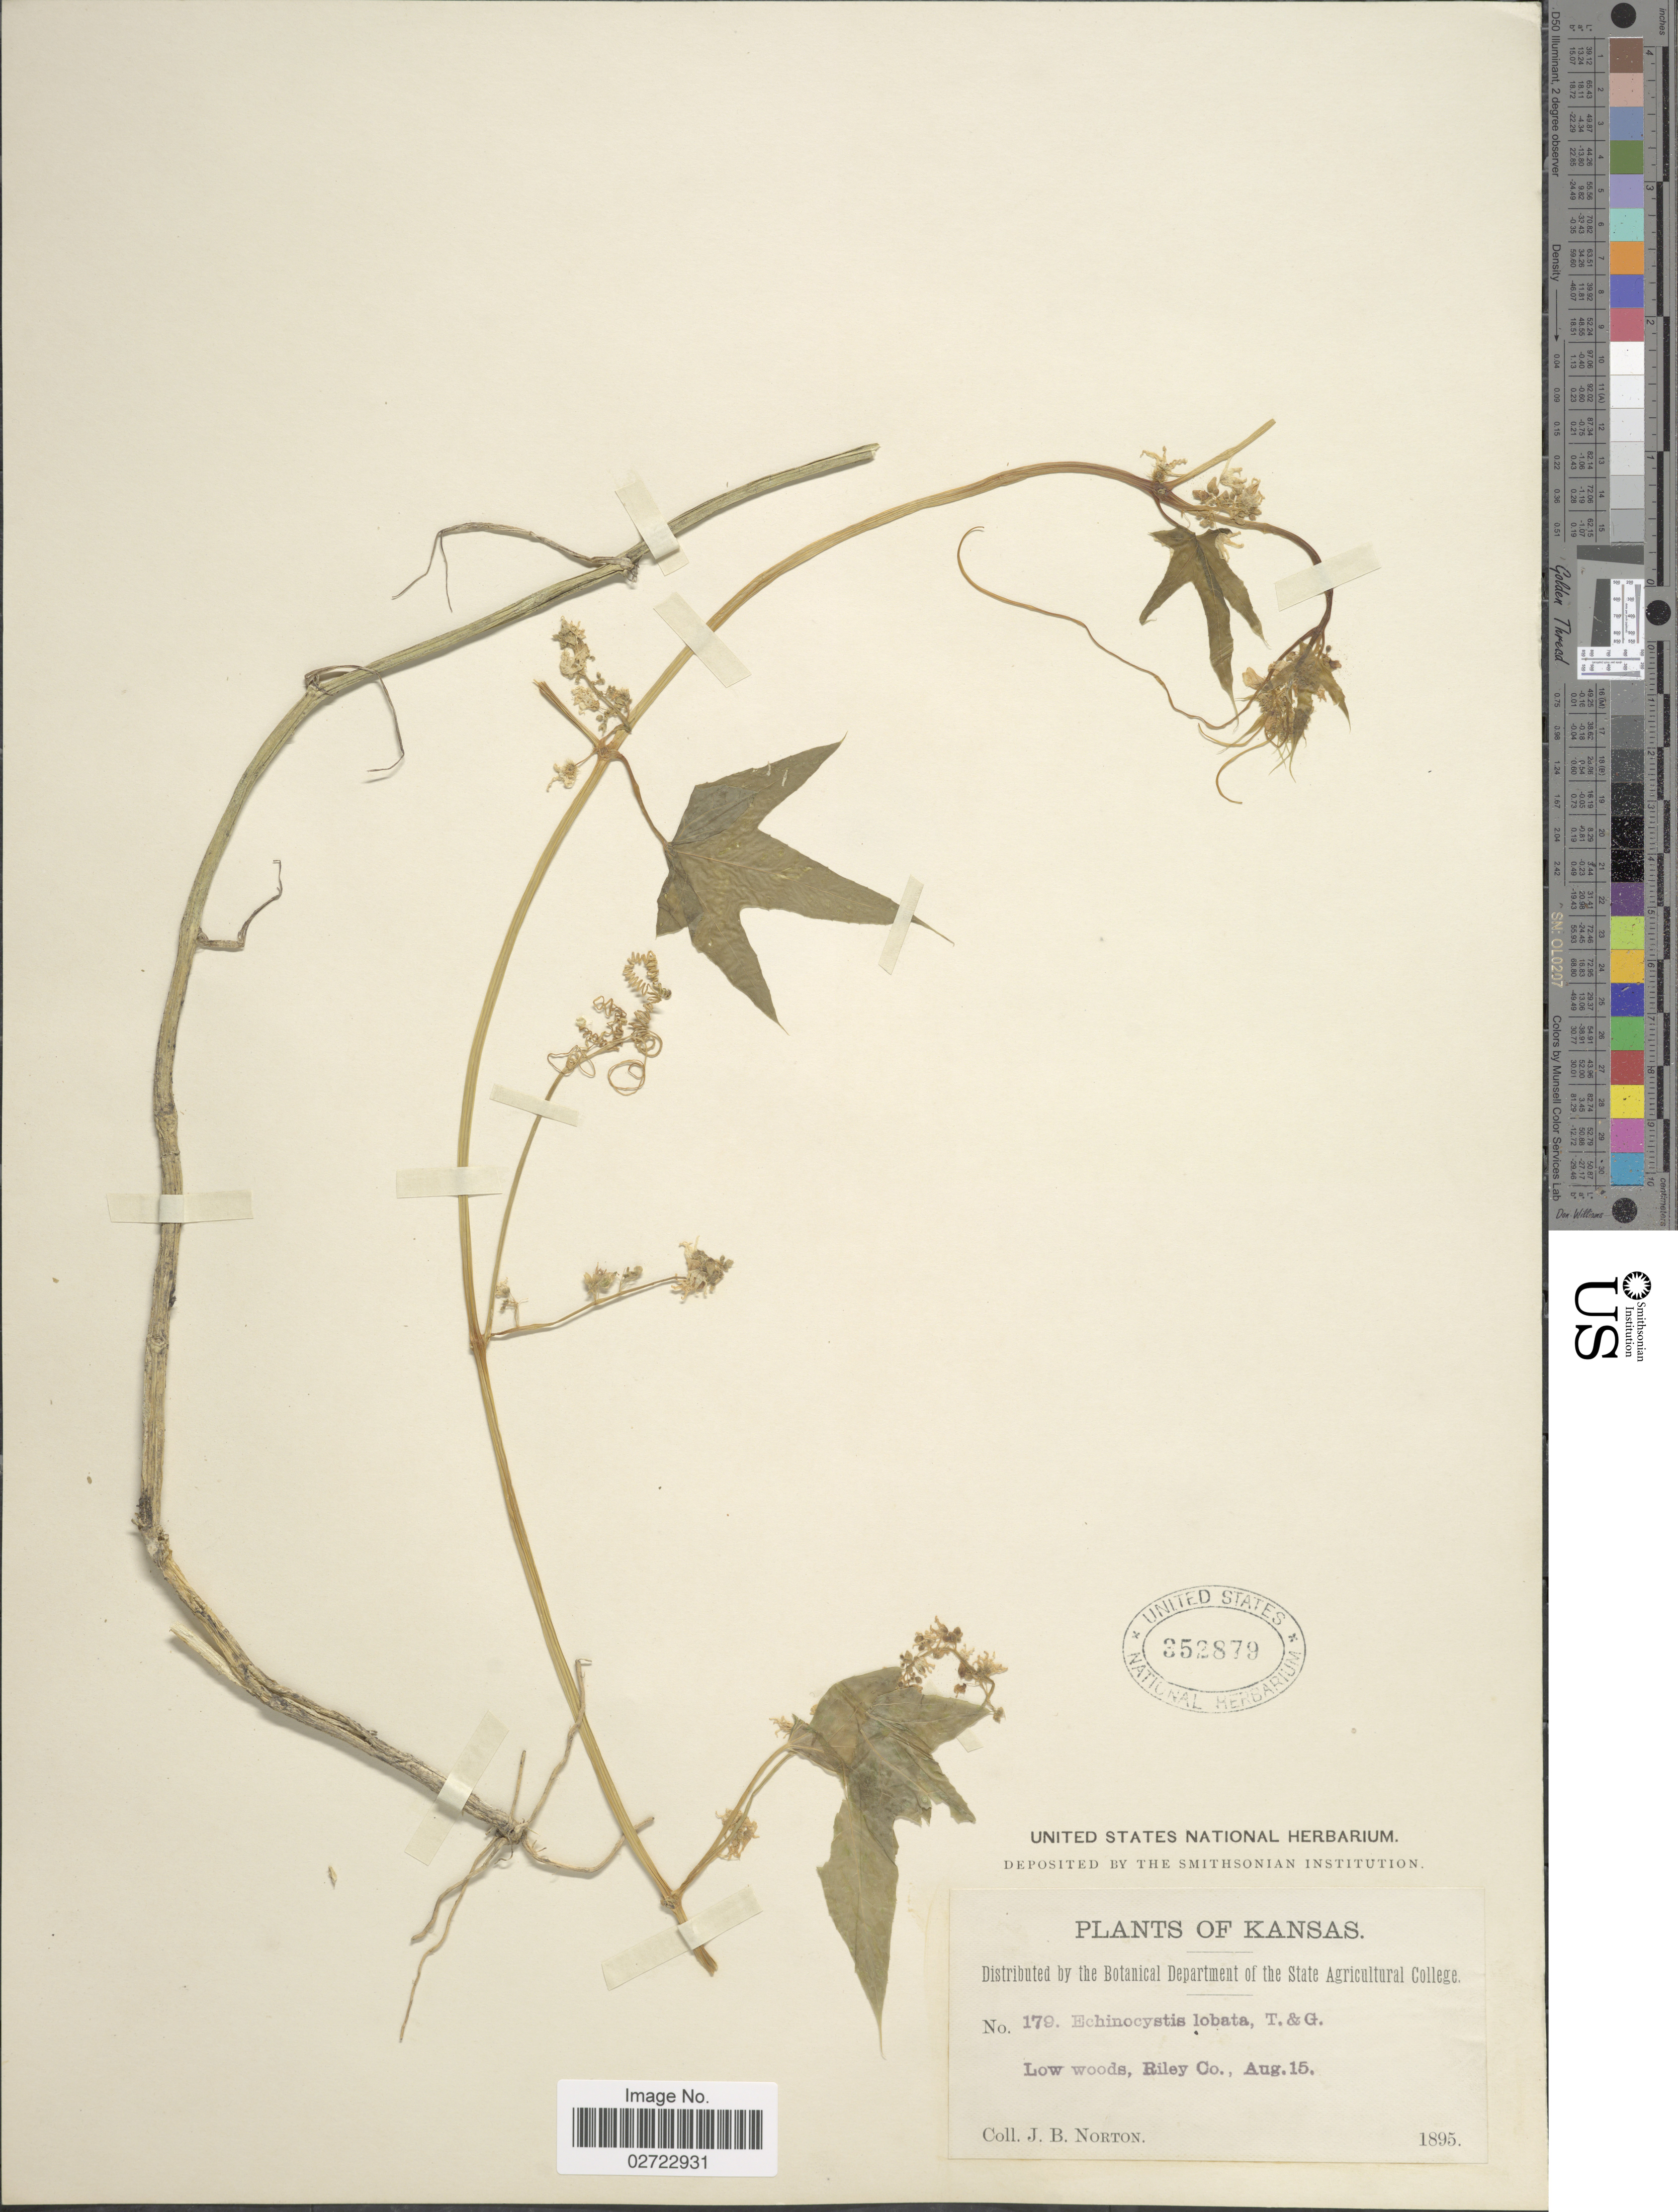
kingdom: Plantae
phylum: Tracheophyta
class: Magnoliopsida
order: Cucurbitales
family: Cucurbitaceae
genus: Echinocystis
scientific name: Echinocystis lobata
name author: (Michx.) Torr. & A. Gray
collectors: J. B. Norton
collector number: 179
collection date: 1895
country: United States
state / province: Kansas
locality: Low woods, Riley Co.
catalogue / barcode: US 352879